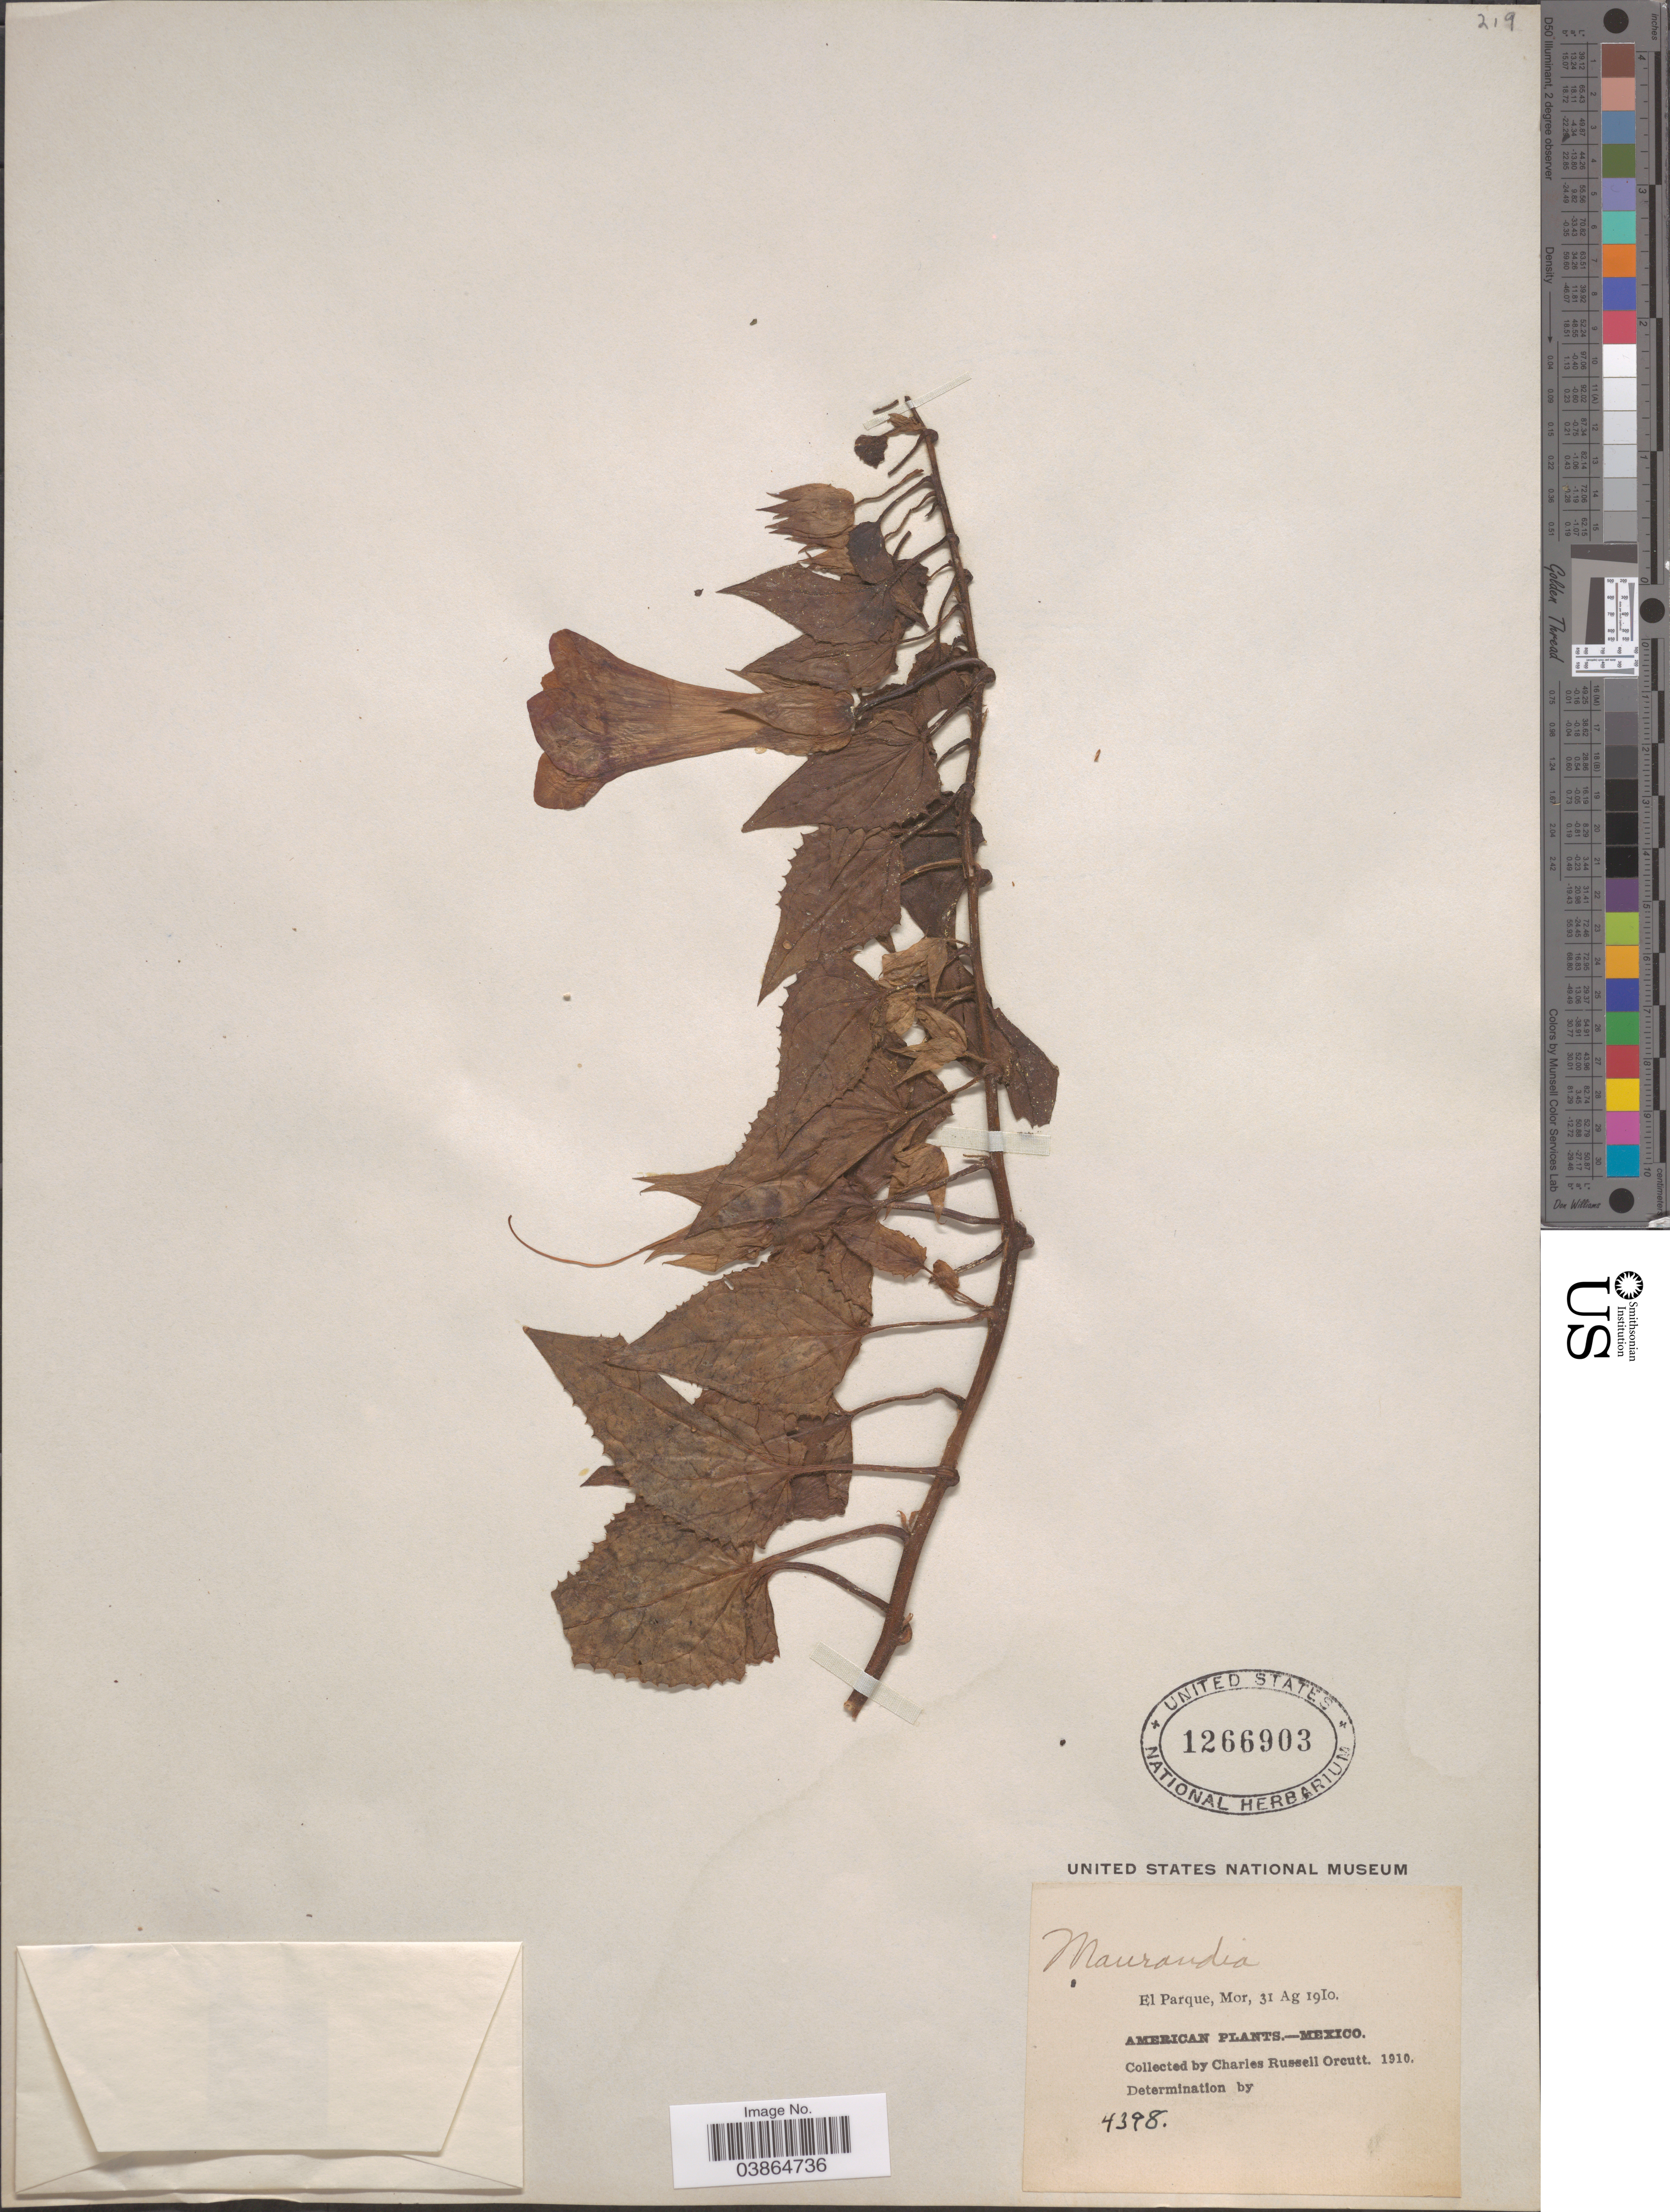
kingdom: Plantae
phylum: Tracheophyta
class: Magnoliopsida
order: Lamiales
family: Plantaginaceae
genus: Maurandya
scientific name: Maurandya sp.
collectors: C. R. Orcutt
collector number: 4398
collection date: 1910-08-31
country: Mexico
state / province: Morelos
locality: El Parque.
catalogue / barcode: US 1266903